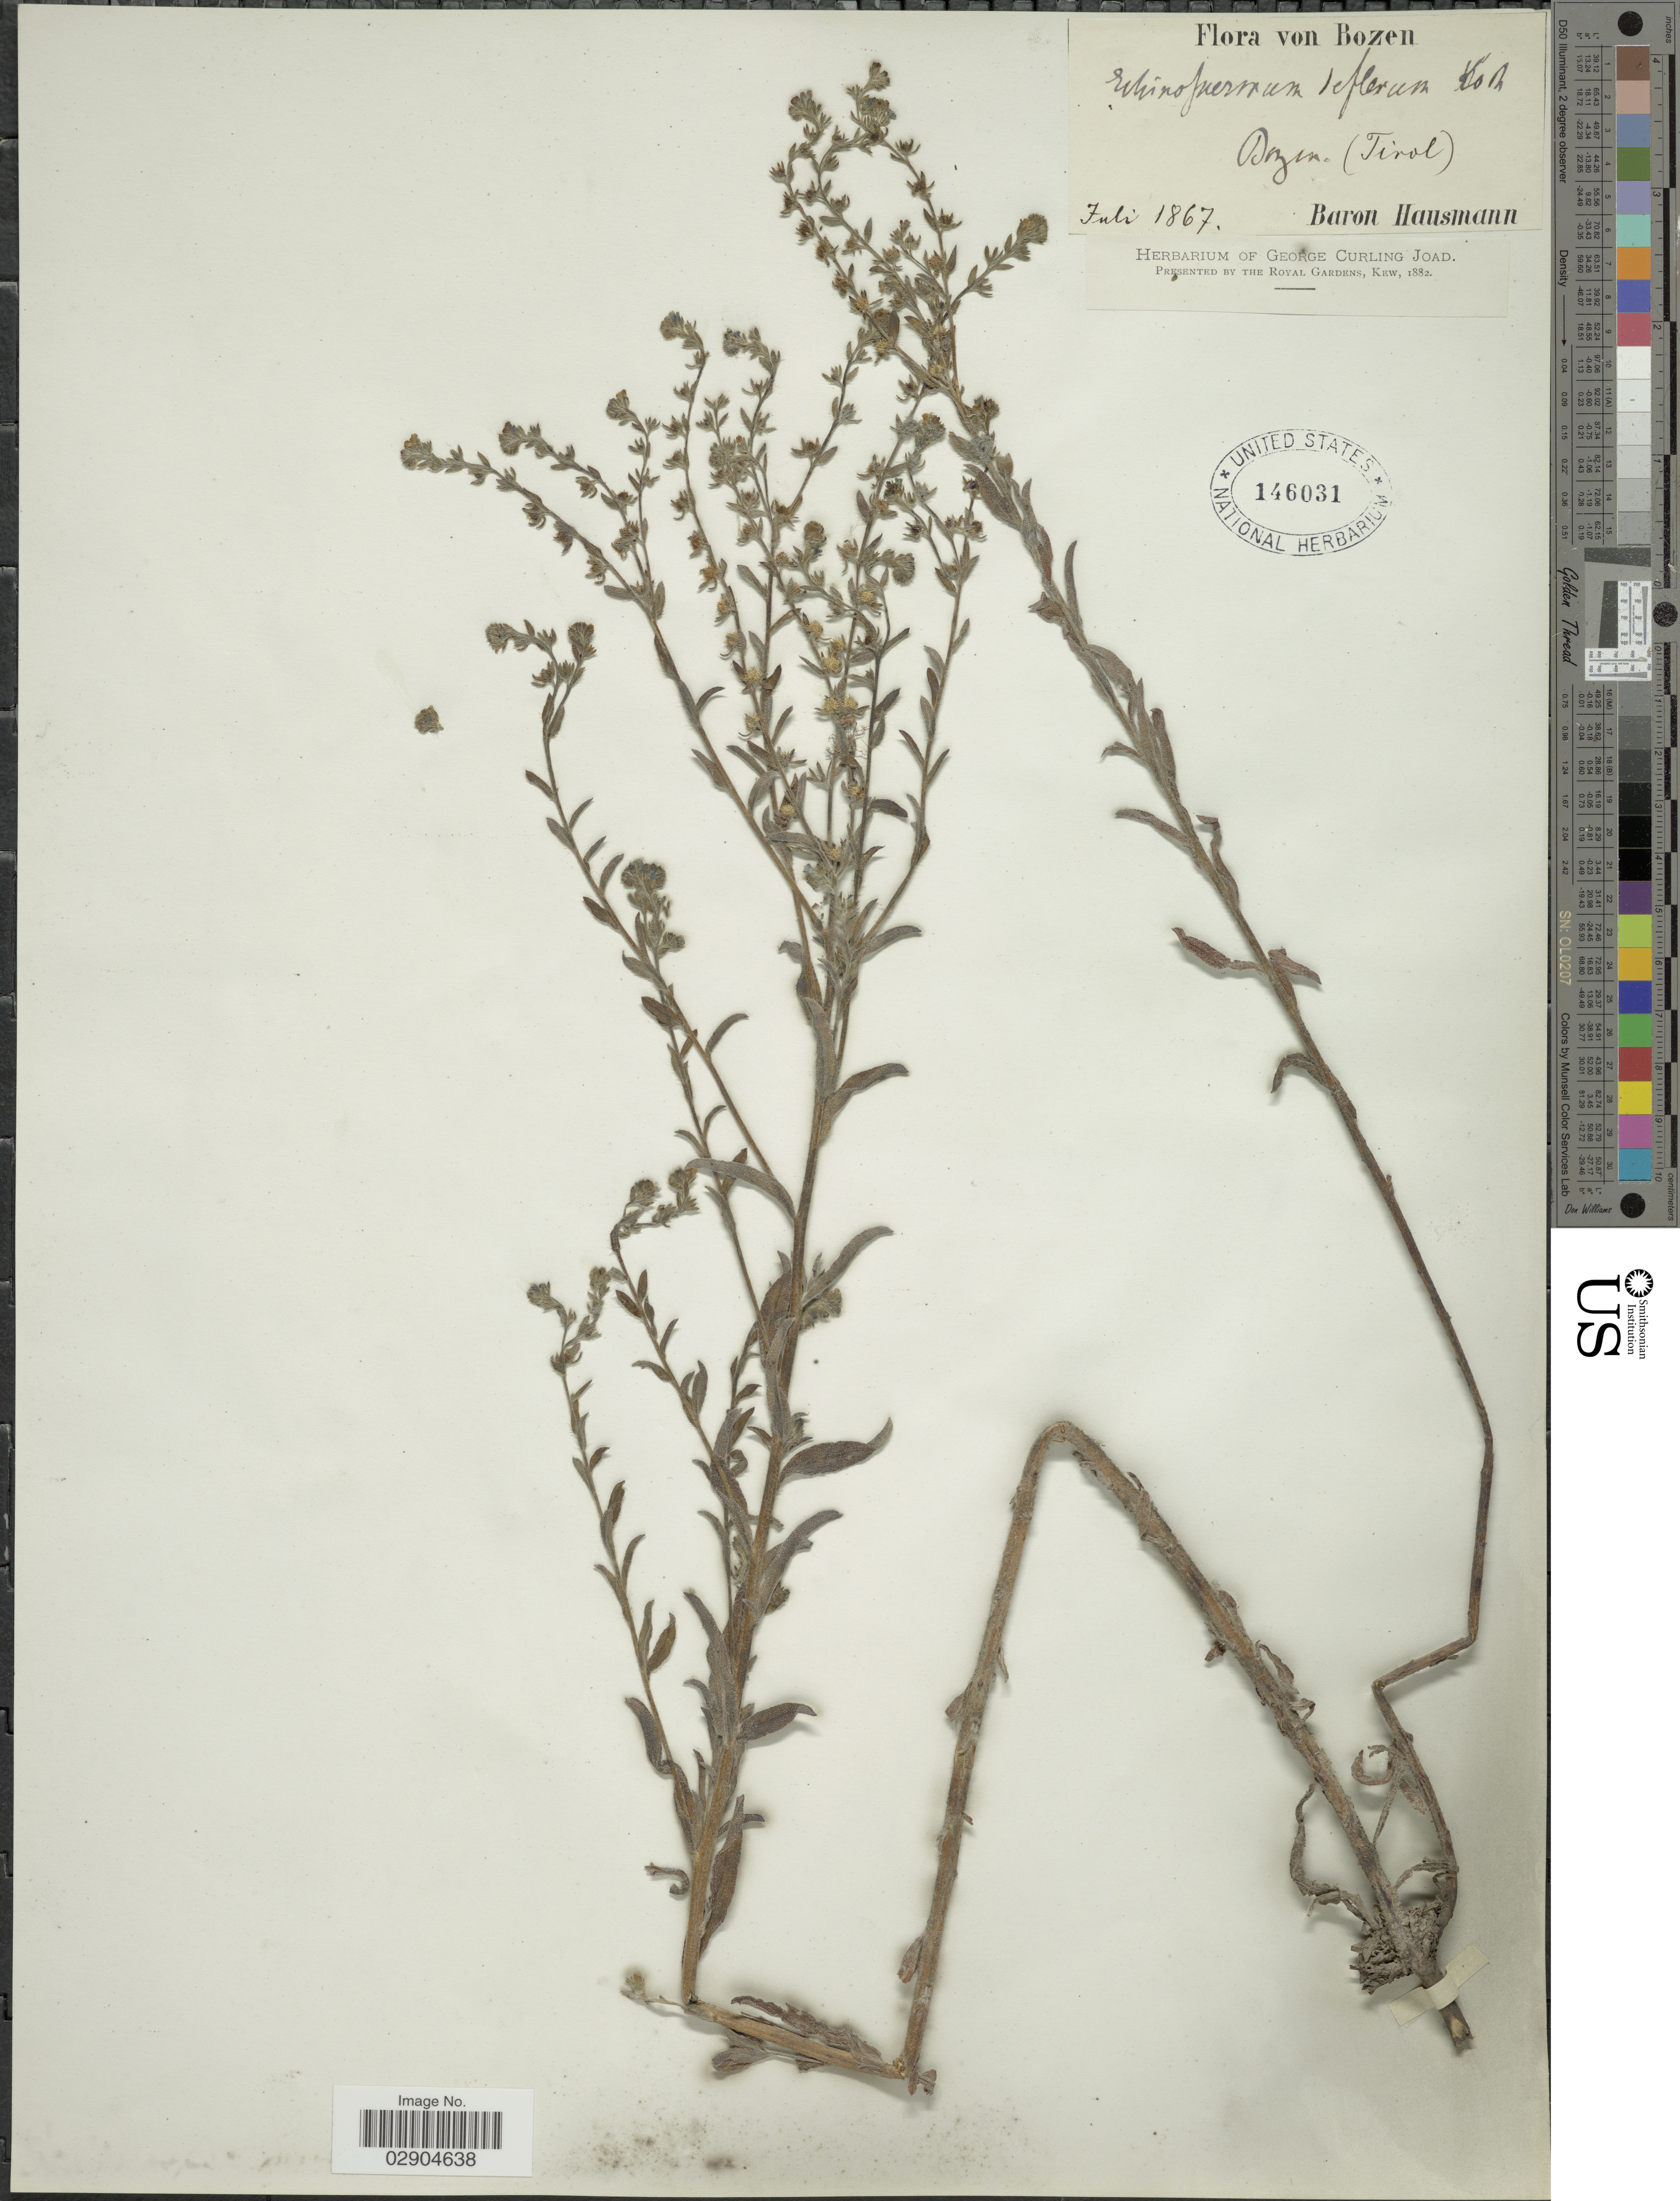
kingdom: Plantae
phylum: Tracheophyta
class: Magnoliopsida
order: Boraginales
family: Boraginaceae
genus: Lappula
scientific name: Lappula deflexa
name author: (Wahlenb.) Garcke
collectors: B. Hausmann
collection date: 1867-07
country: Italy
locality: Bozen (Tirol).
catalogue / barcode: US 146031